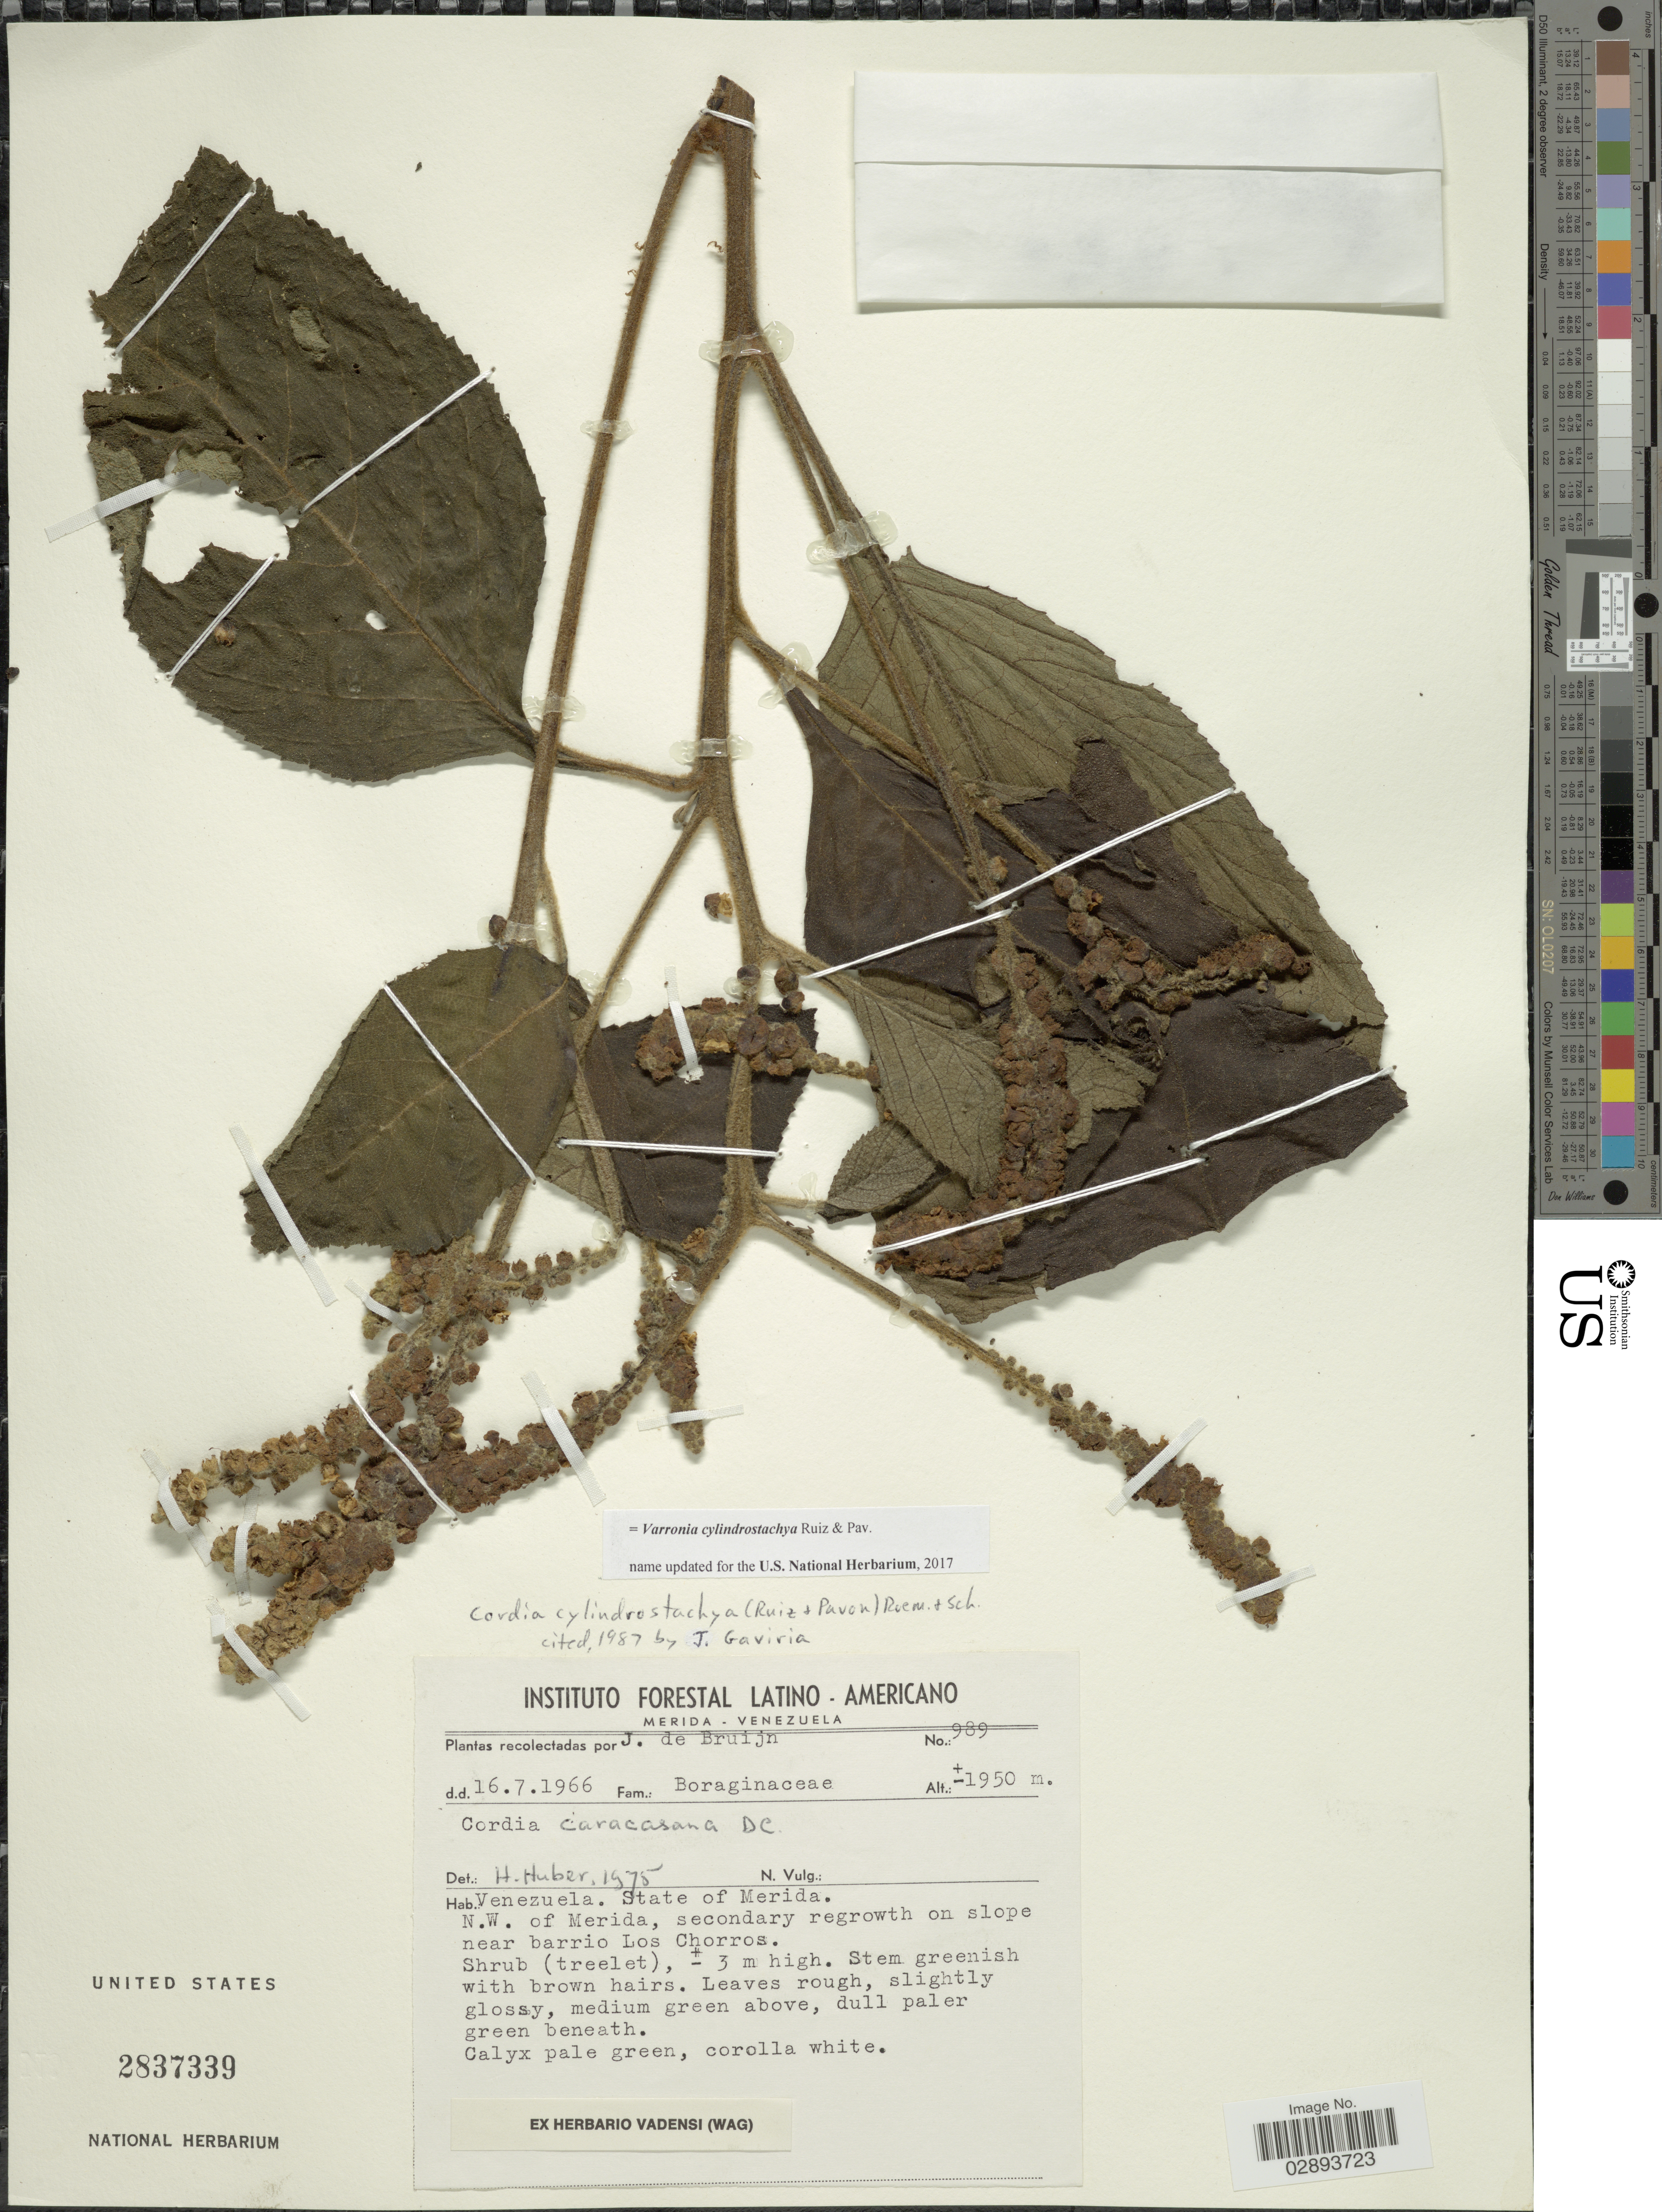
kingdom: Plantae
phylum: Tracheophyta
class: Magnoliopsida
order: Boraginales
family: Cordiaceae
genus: Varronia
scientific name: Varronia cylindrostachya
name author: Ruiz & Pav.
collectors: J. Bruijn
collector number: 989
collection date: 1966-07-16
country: Venezuela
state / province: Mérida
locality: N.W. of Merida, secondary regrowth on slope near barrio Los Chorros.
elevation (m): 1950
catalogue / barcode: US 2837339